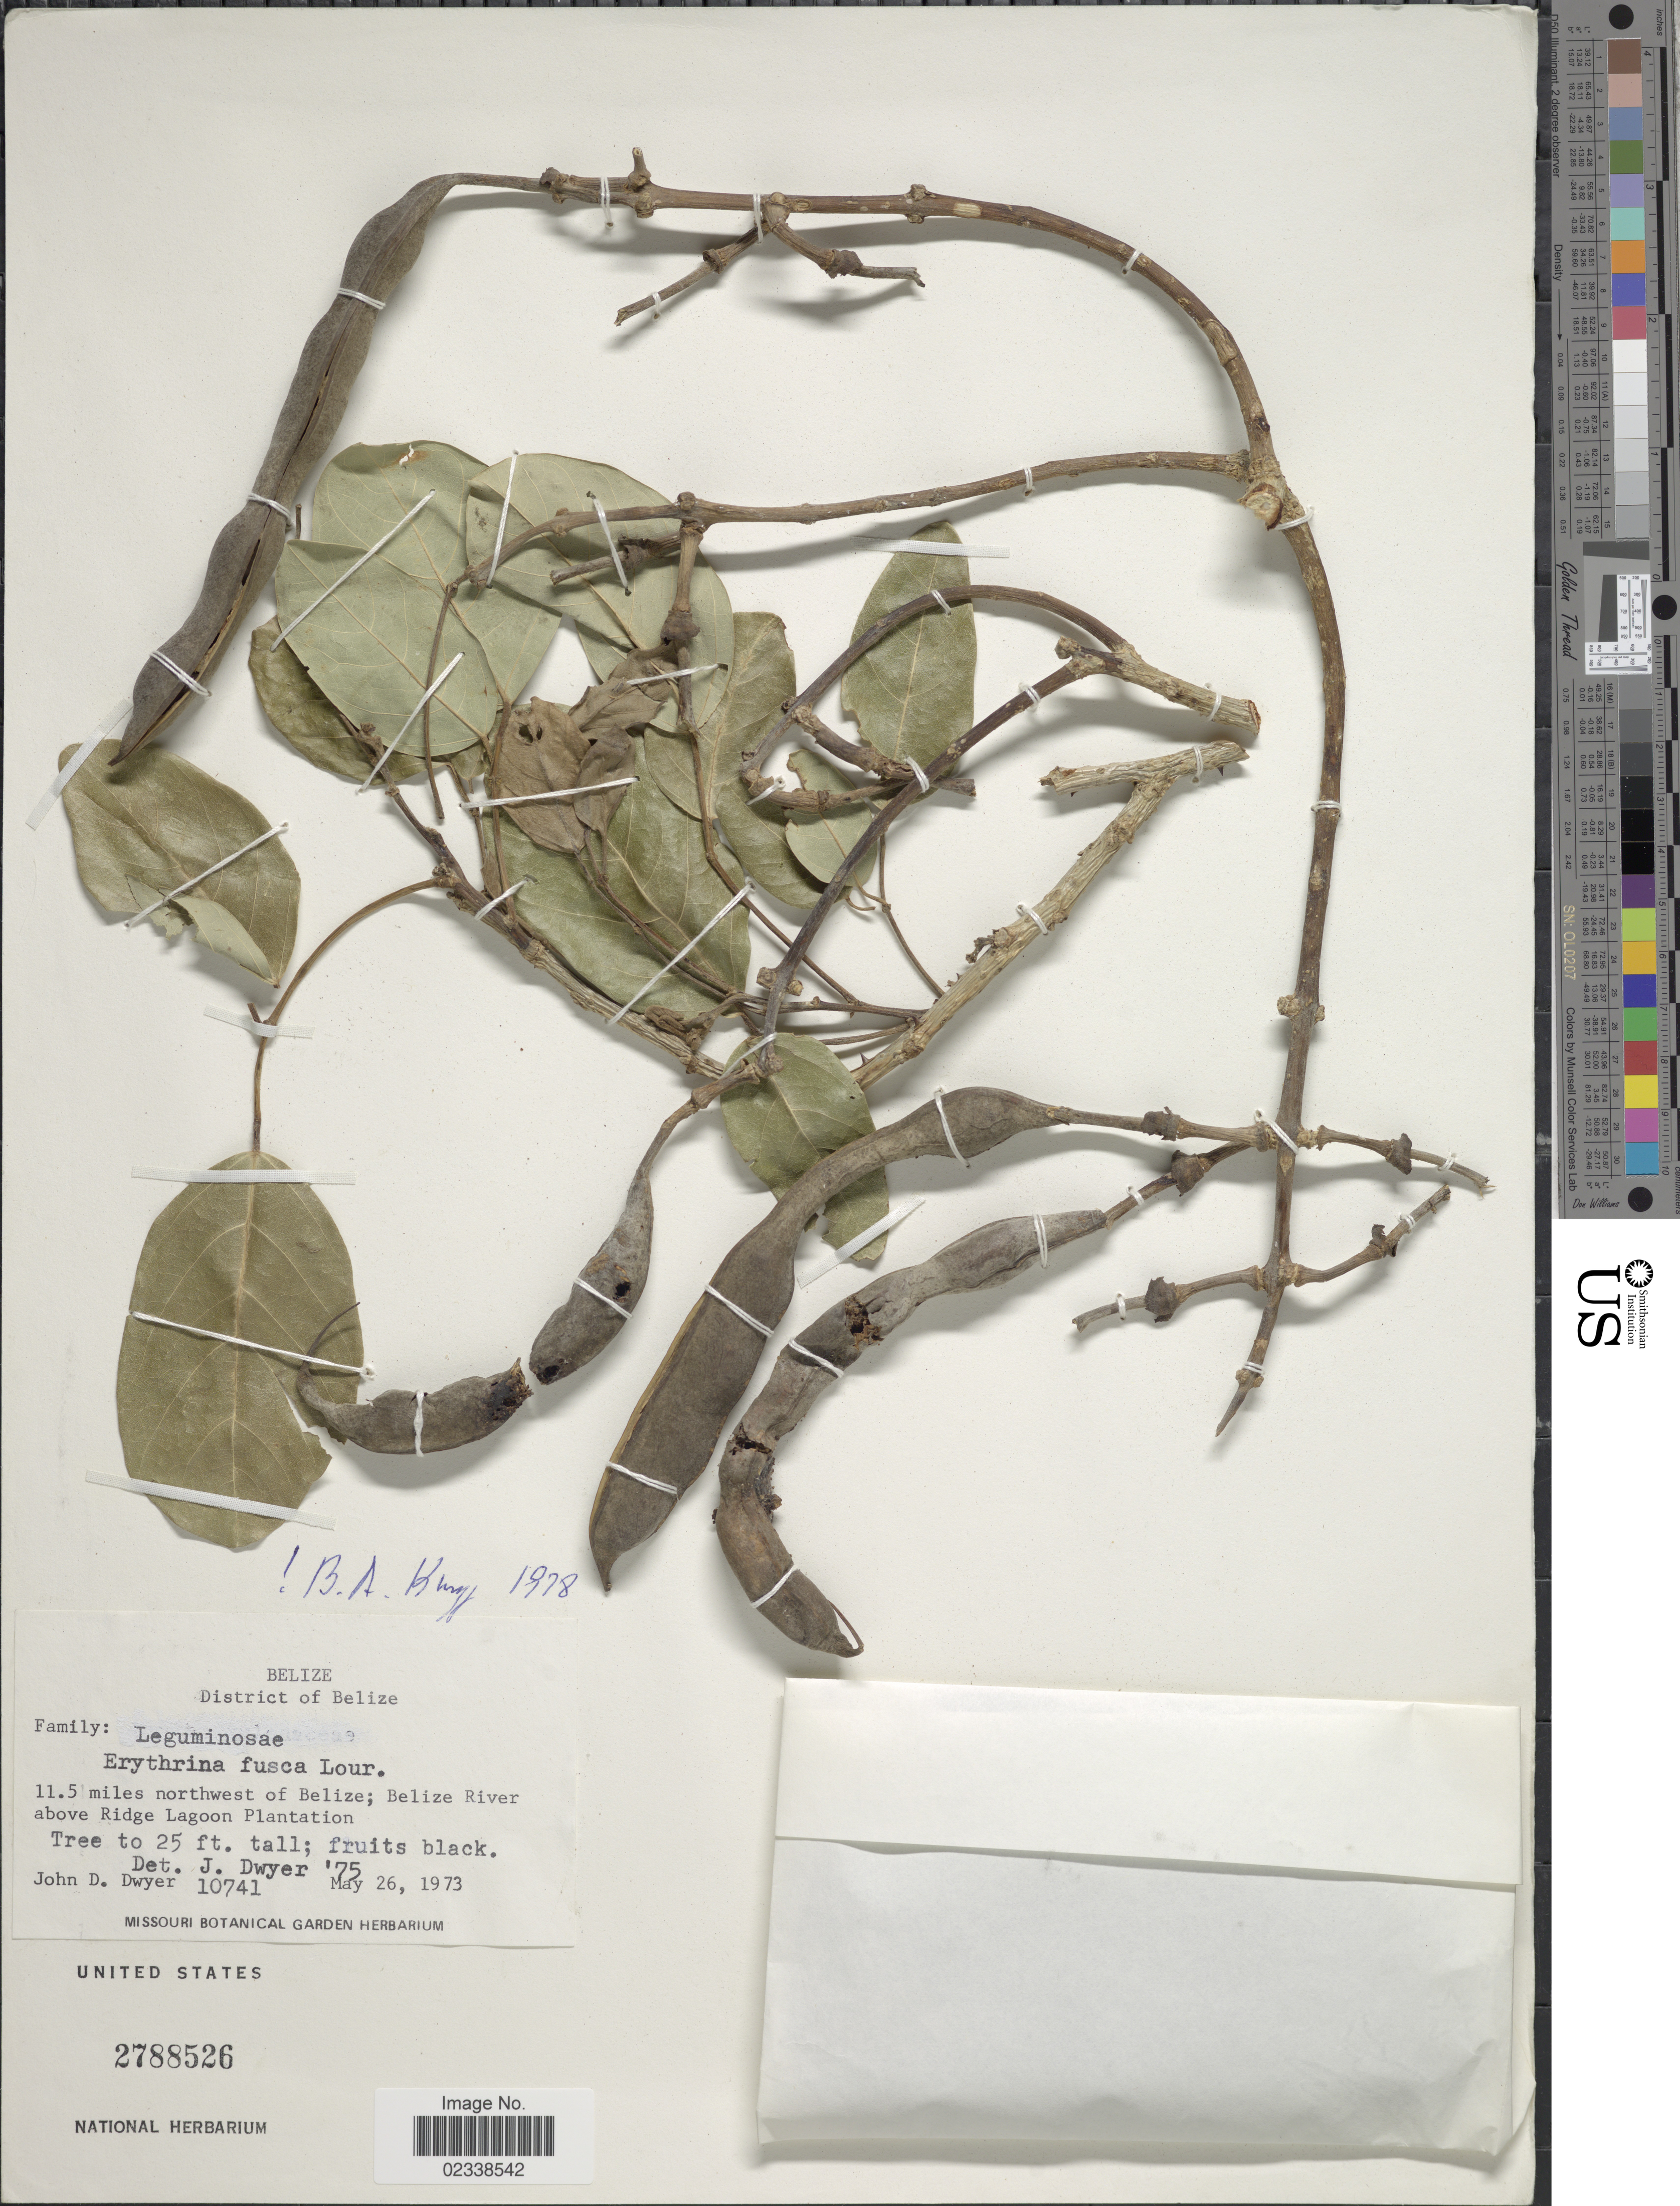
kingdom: Plantae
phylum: Tracheophyta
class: Magnoliopsida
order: Fabales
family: Fabaceae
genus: Erythrina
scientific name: Erythrina fusca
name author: Lour.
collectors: J. D. Dwyer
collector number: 10741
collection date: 1973-05-26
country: Belize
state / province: Belize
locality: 11.5 miles northwest of Belize; Belize River above Ridge Lagoon Plantation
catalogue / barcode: US 2788526